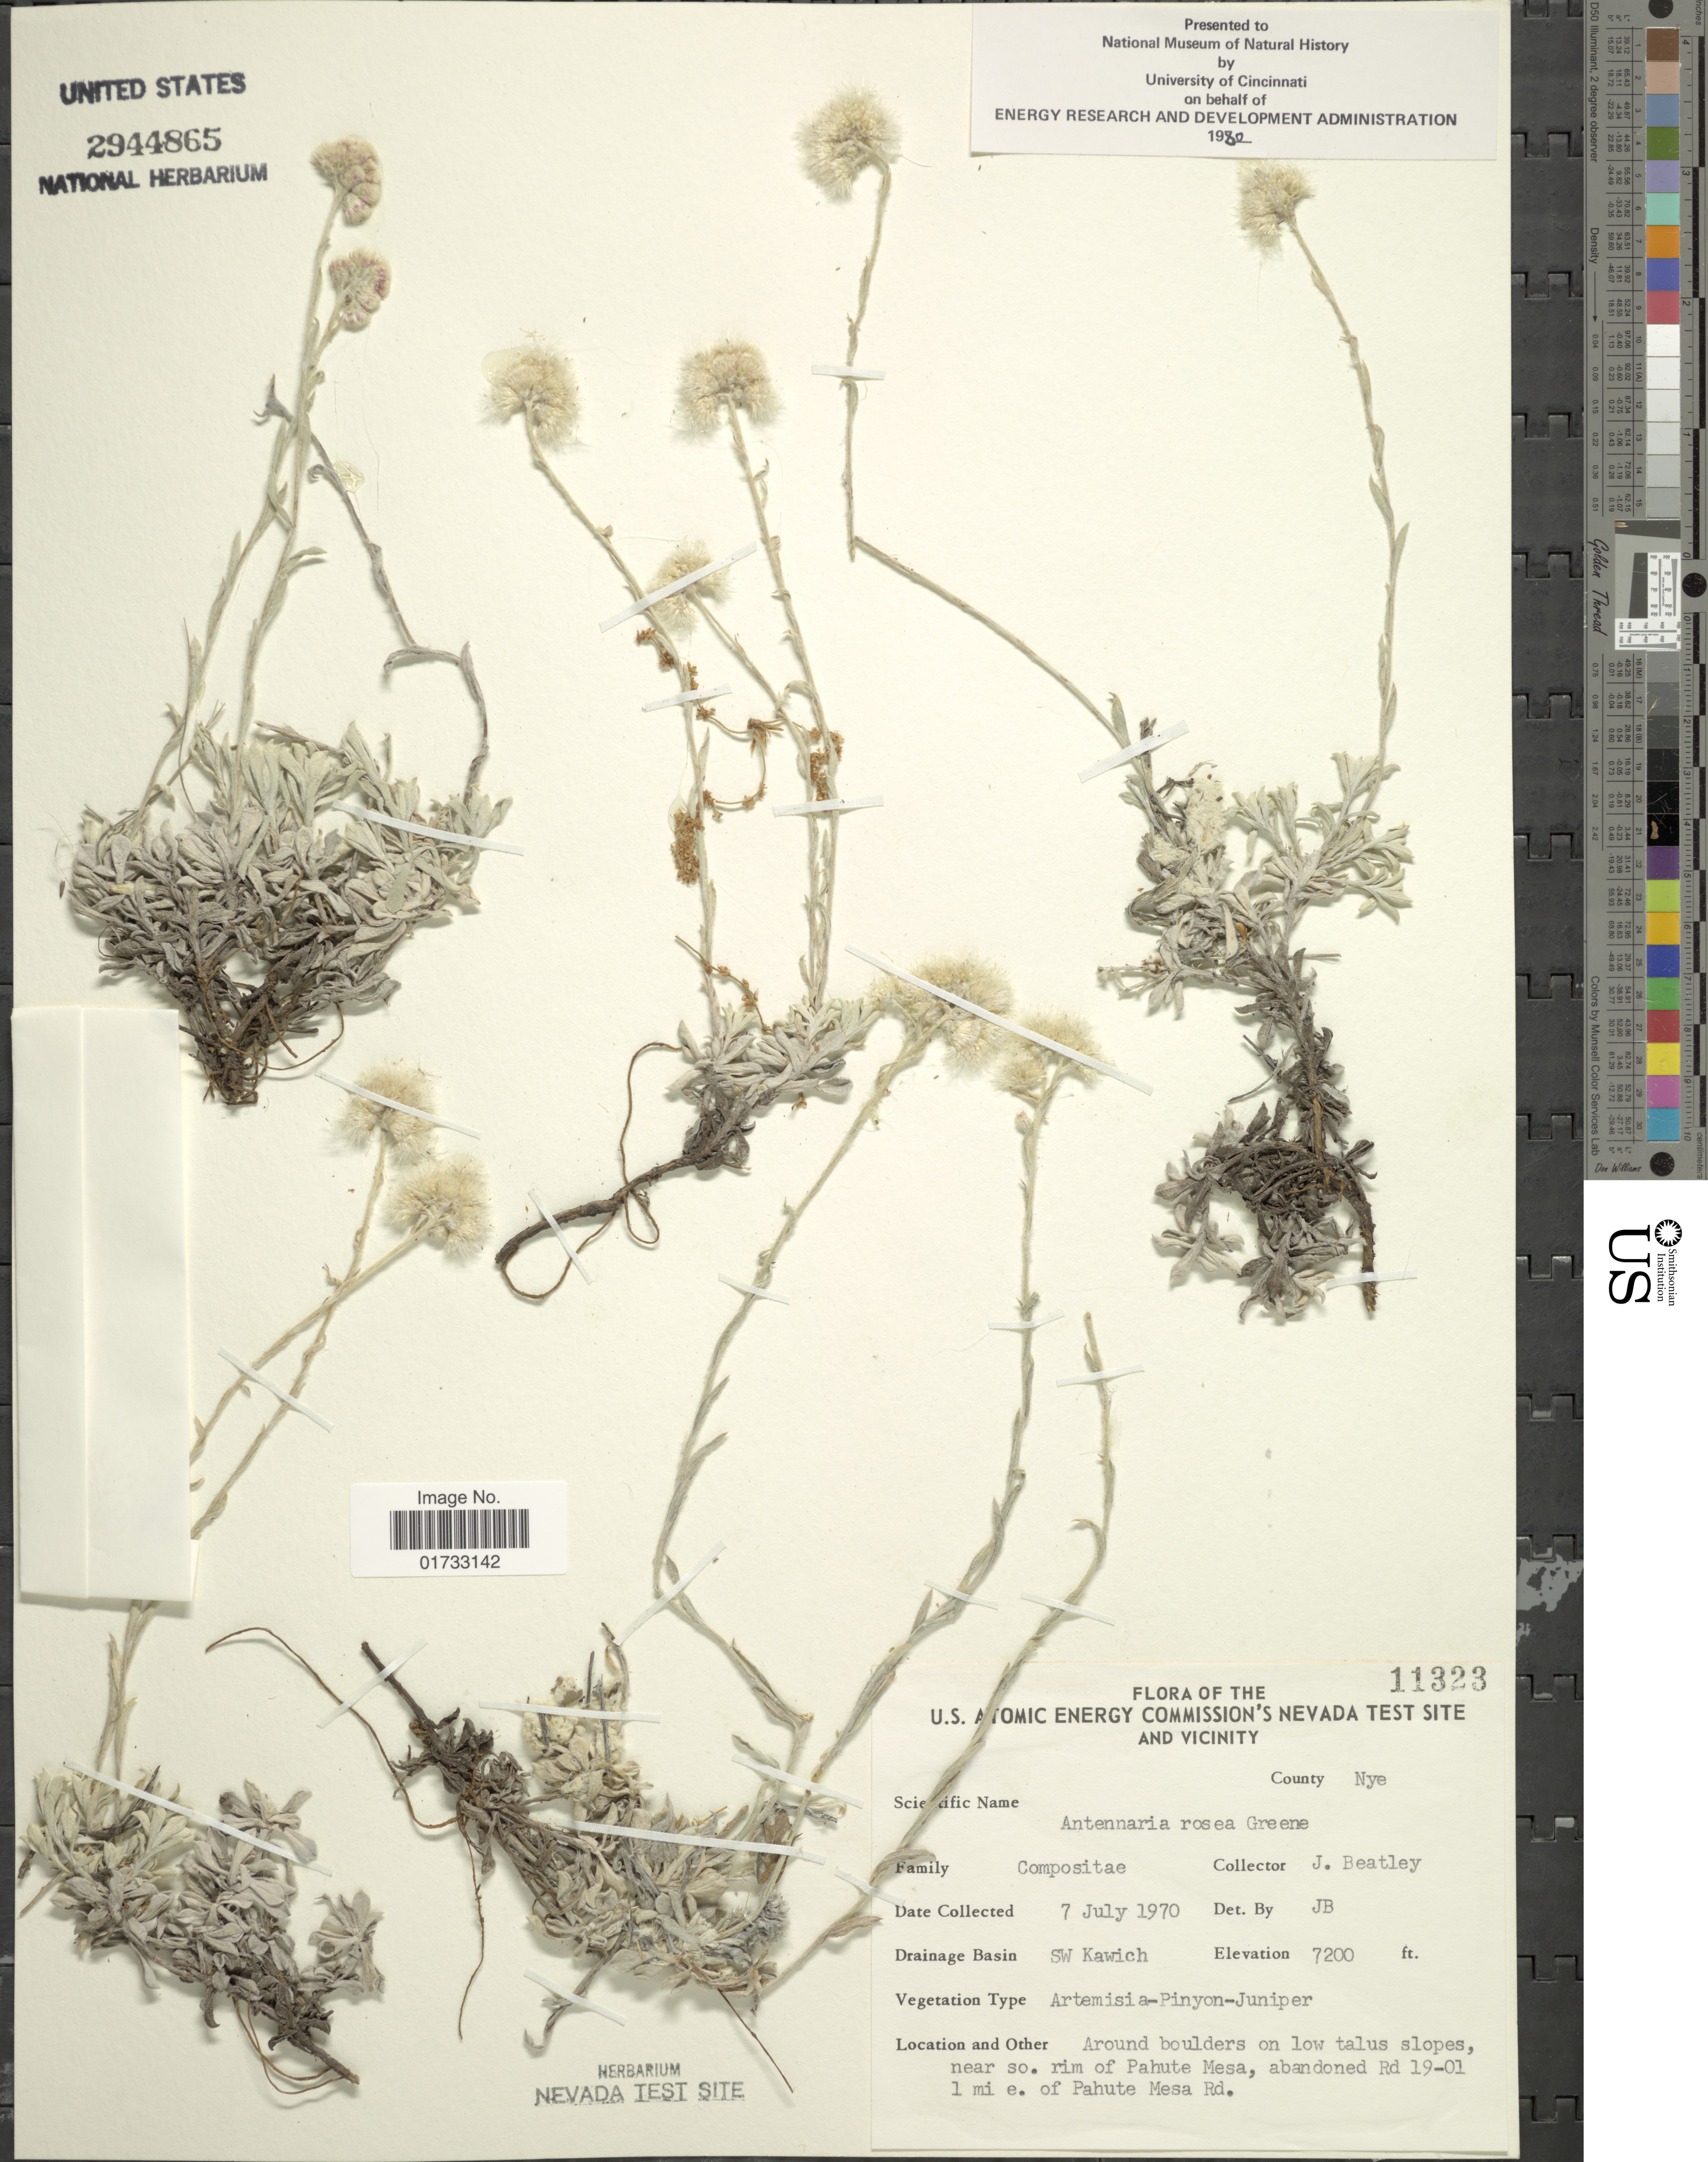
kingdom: Plantae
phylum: Tracheophyta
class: Magnoliopsida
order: Asterales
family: Asteraceae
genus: Antennaria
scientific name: Antennaria rosea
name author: Greene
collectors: J. C. Beatley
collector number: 11323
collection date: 1970-07-07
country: United States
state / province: Nevada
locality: U.S. Atomic Energy Commision's Nevada Test Site and Vicinity, SW Kawich, near so. rim of Pahute Mesa, abondoned Rd 19-01 1 mi e. of Pahute Mesa Rd., County Nye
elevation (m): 2195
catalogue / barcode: US 2944865